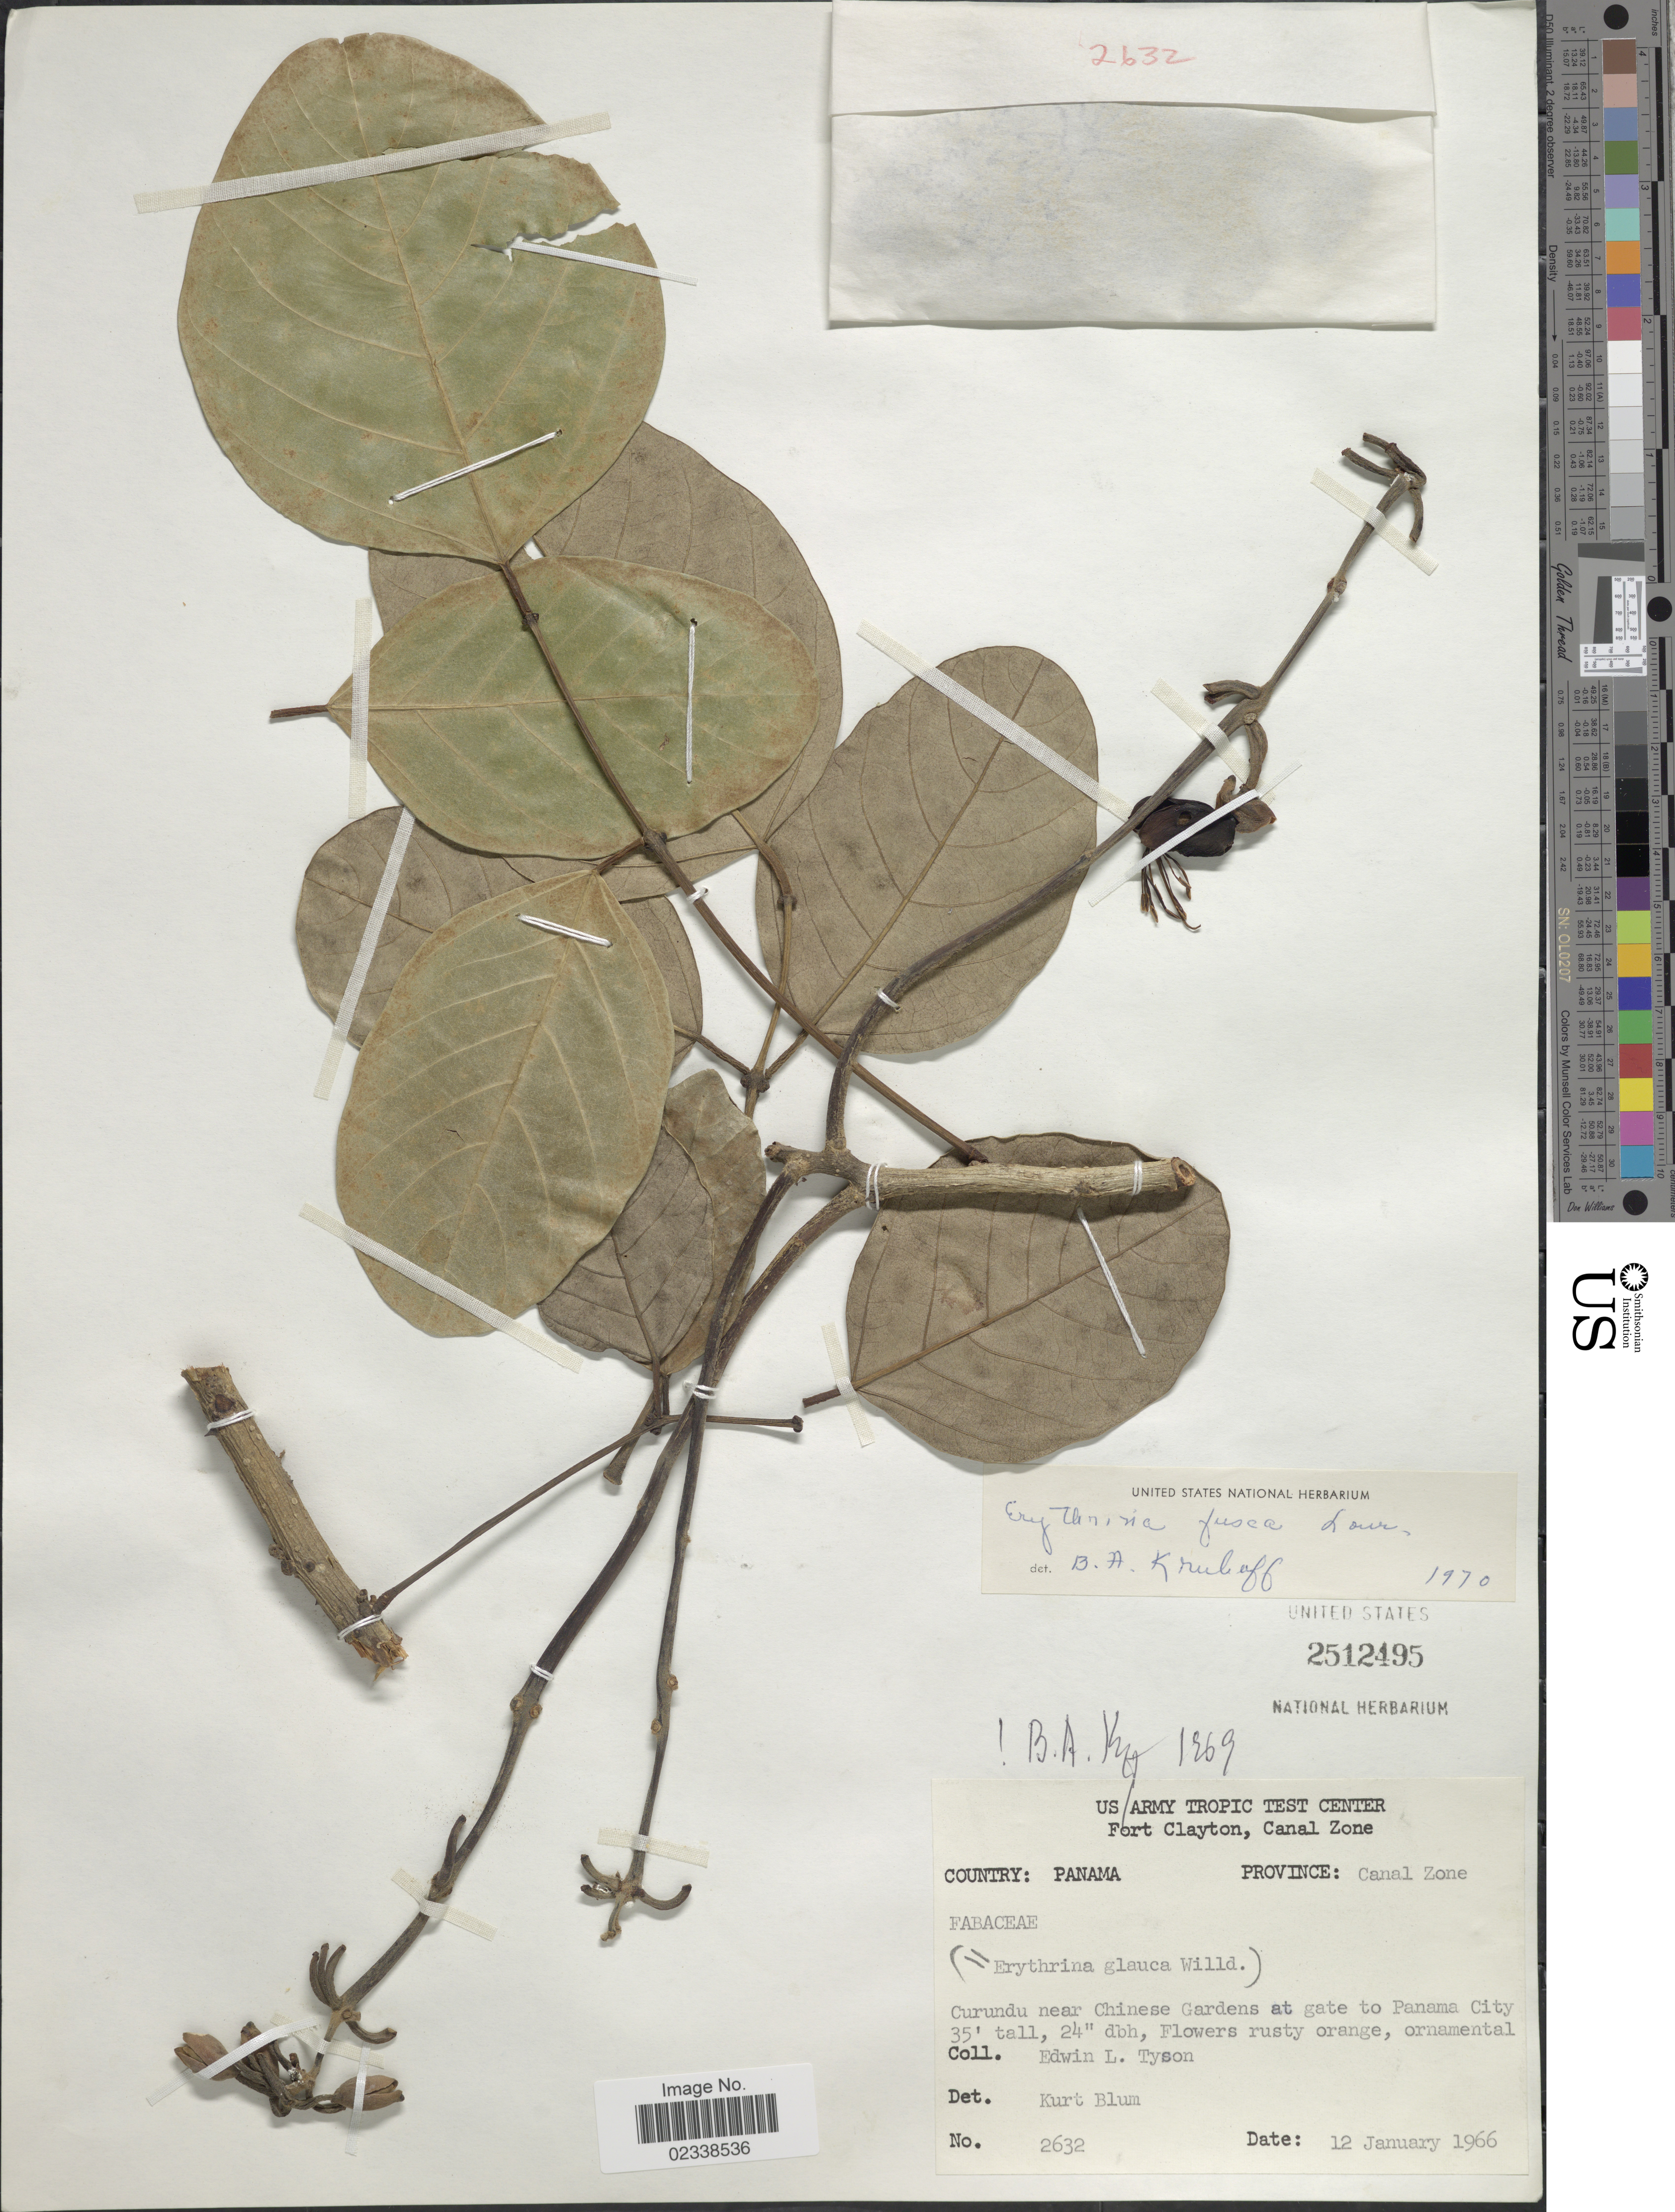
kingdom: Plantae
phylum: Tracheophyta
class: Magnoliopsida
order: Fabales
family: Fabaceae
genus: Erythrina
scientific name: Erythrina fusca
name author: Lour.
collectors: E. L. Tyson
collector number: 2632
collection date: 1966-01-12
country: Panama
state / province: Colón / Panamá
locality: Curundu near Chinese Gardens at gate to Panama City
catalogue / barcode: US 2512495